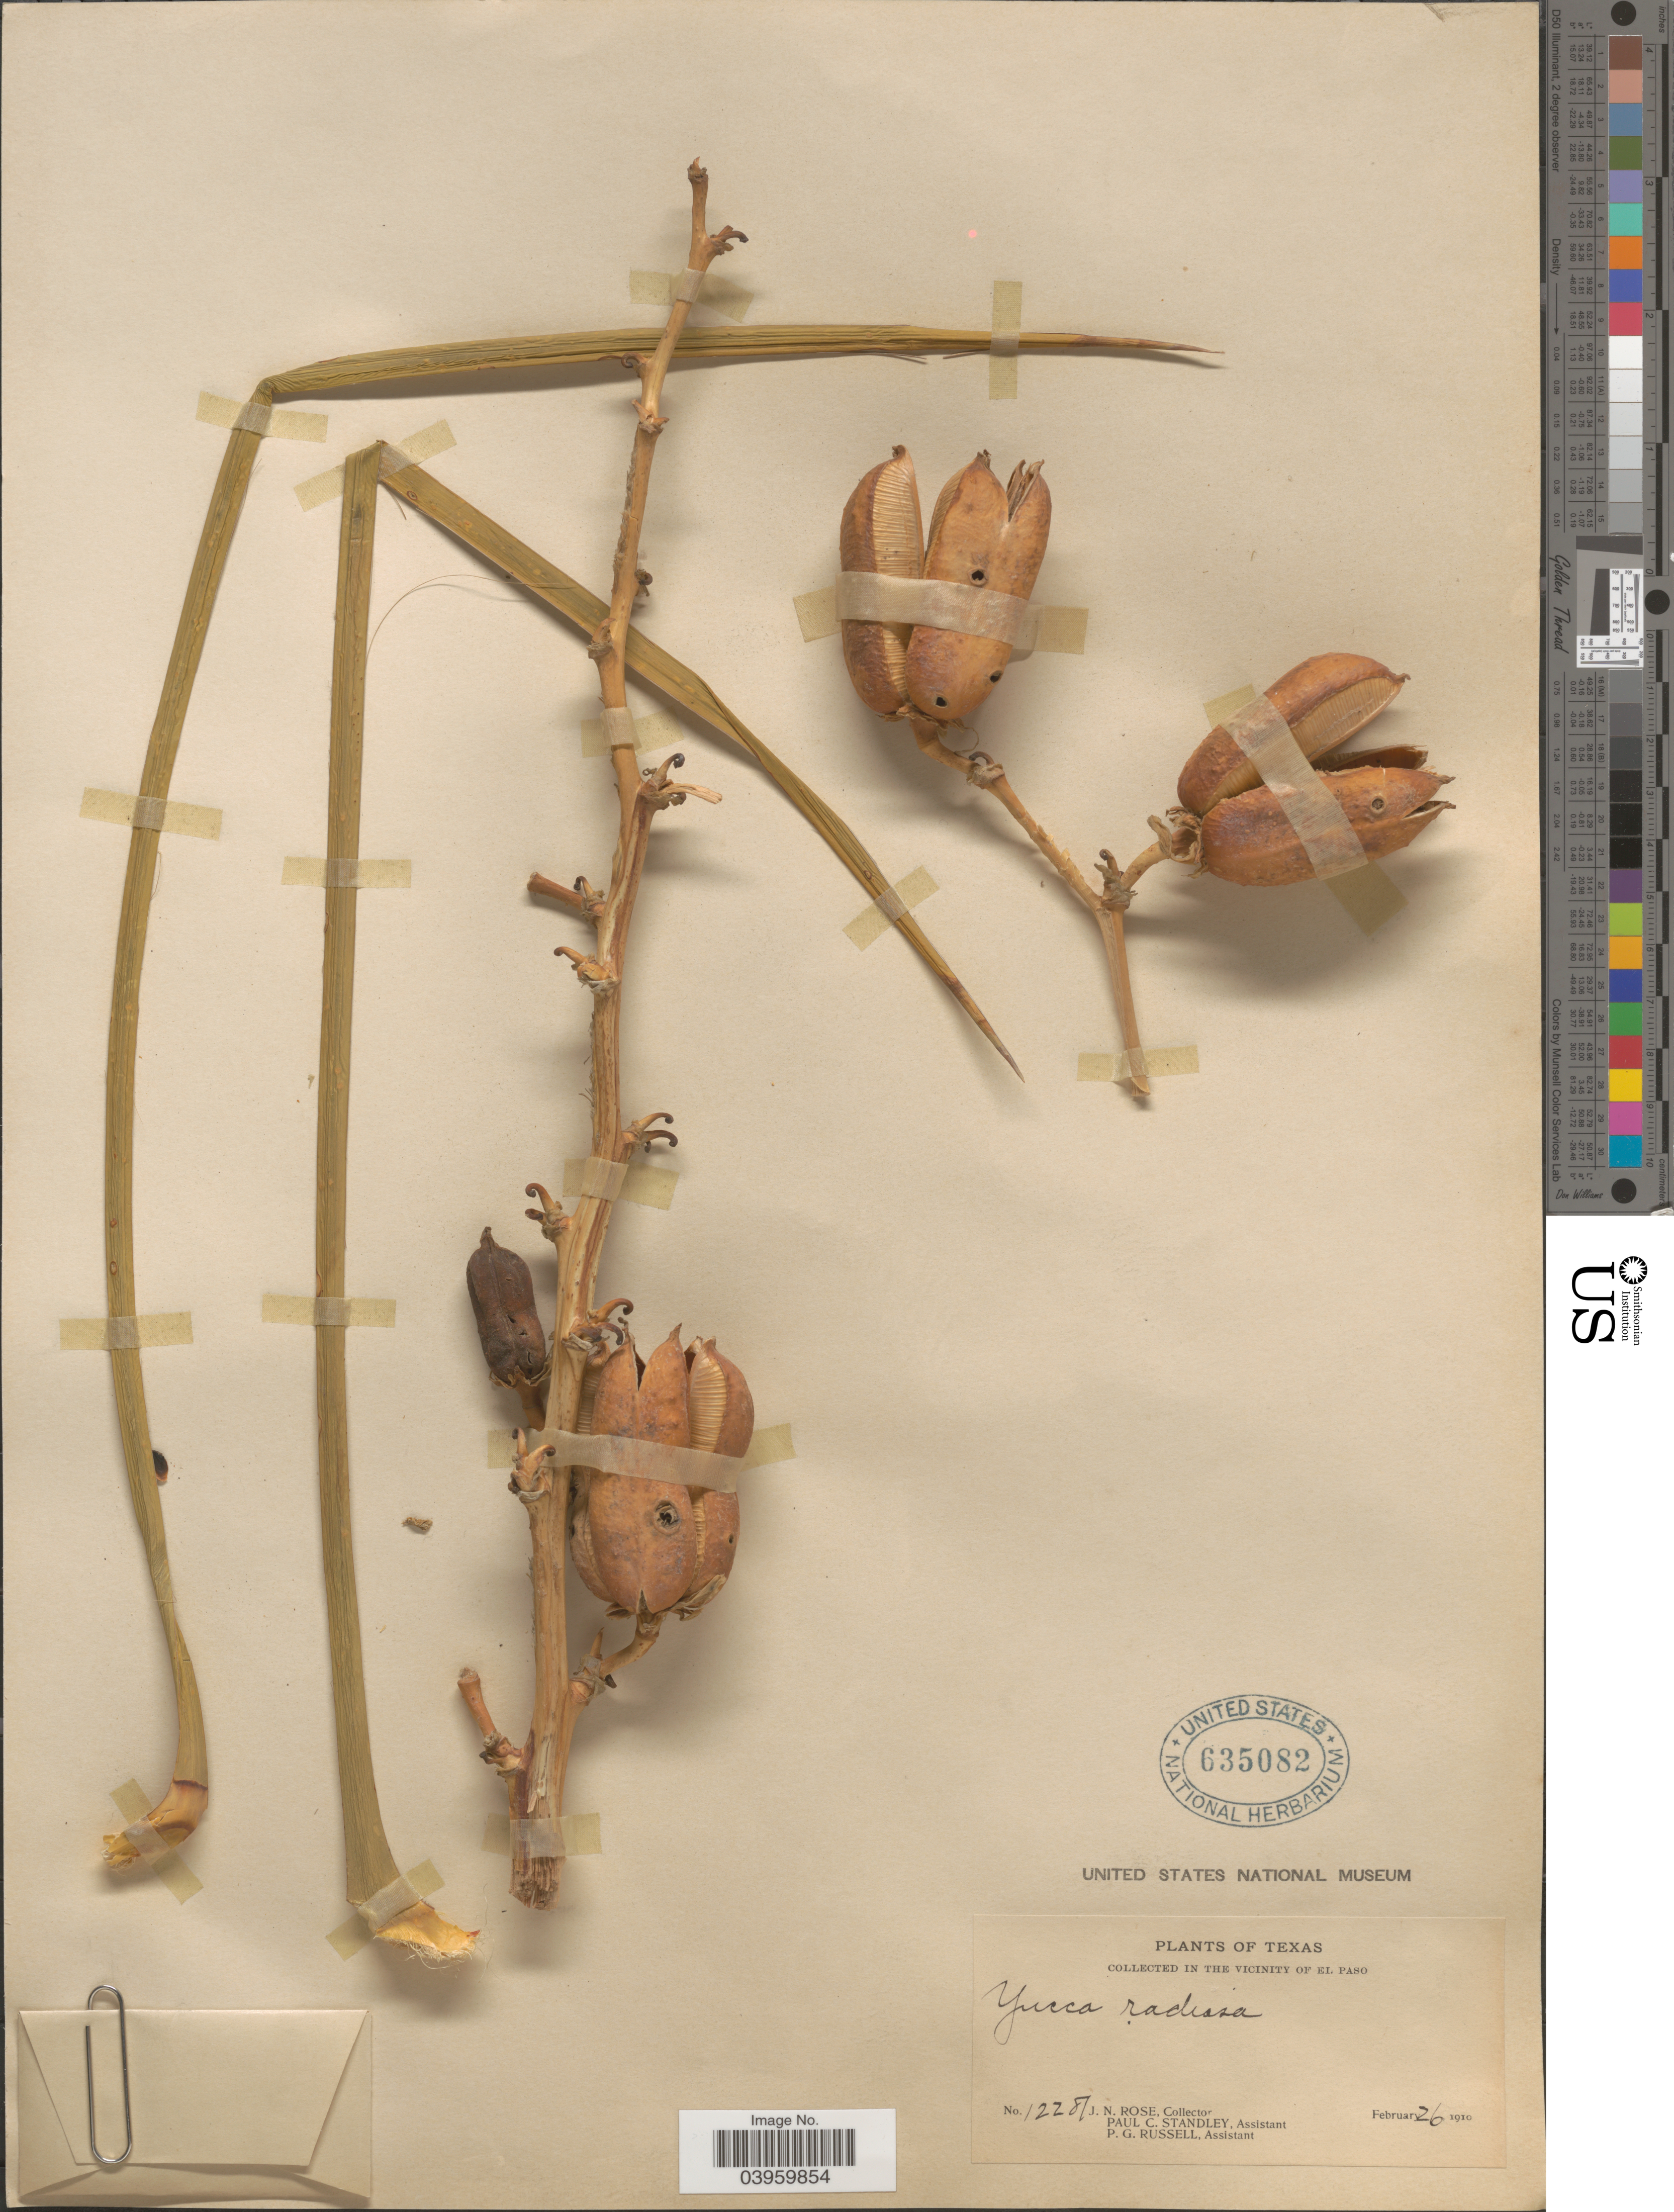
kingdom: Plantae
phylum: Tracheophyta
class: Liliopsida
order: Asparagales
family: Asparagaceae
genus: Yucca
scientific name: Yucca elata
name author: (Engelm.) Engelm.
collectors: J. N. Rose, P. C. Standley & P. G. Russell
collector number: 12281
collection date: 1910-02-26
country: United States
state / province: Texas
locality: In the vicinity of El Paso.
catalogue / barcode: US 635082